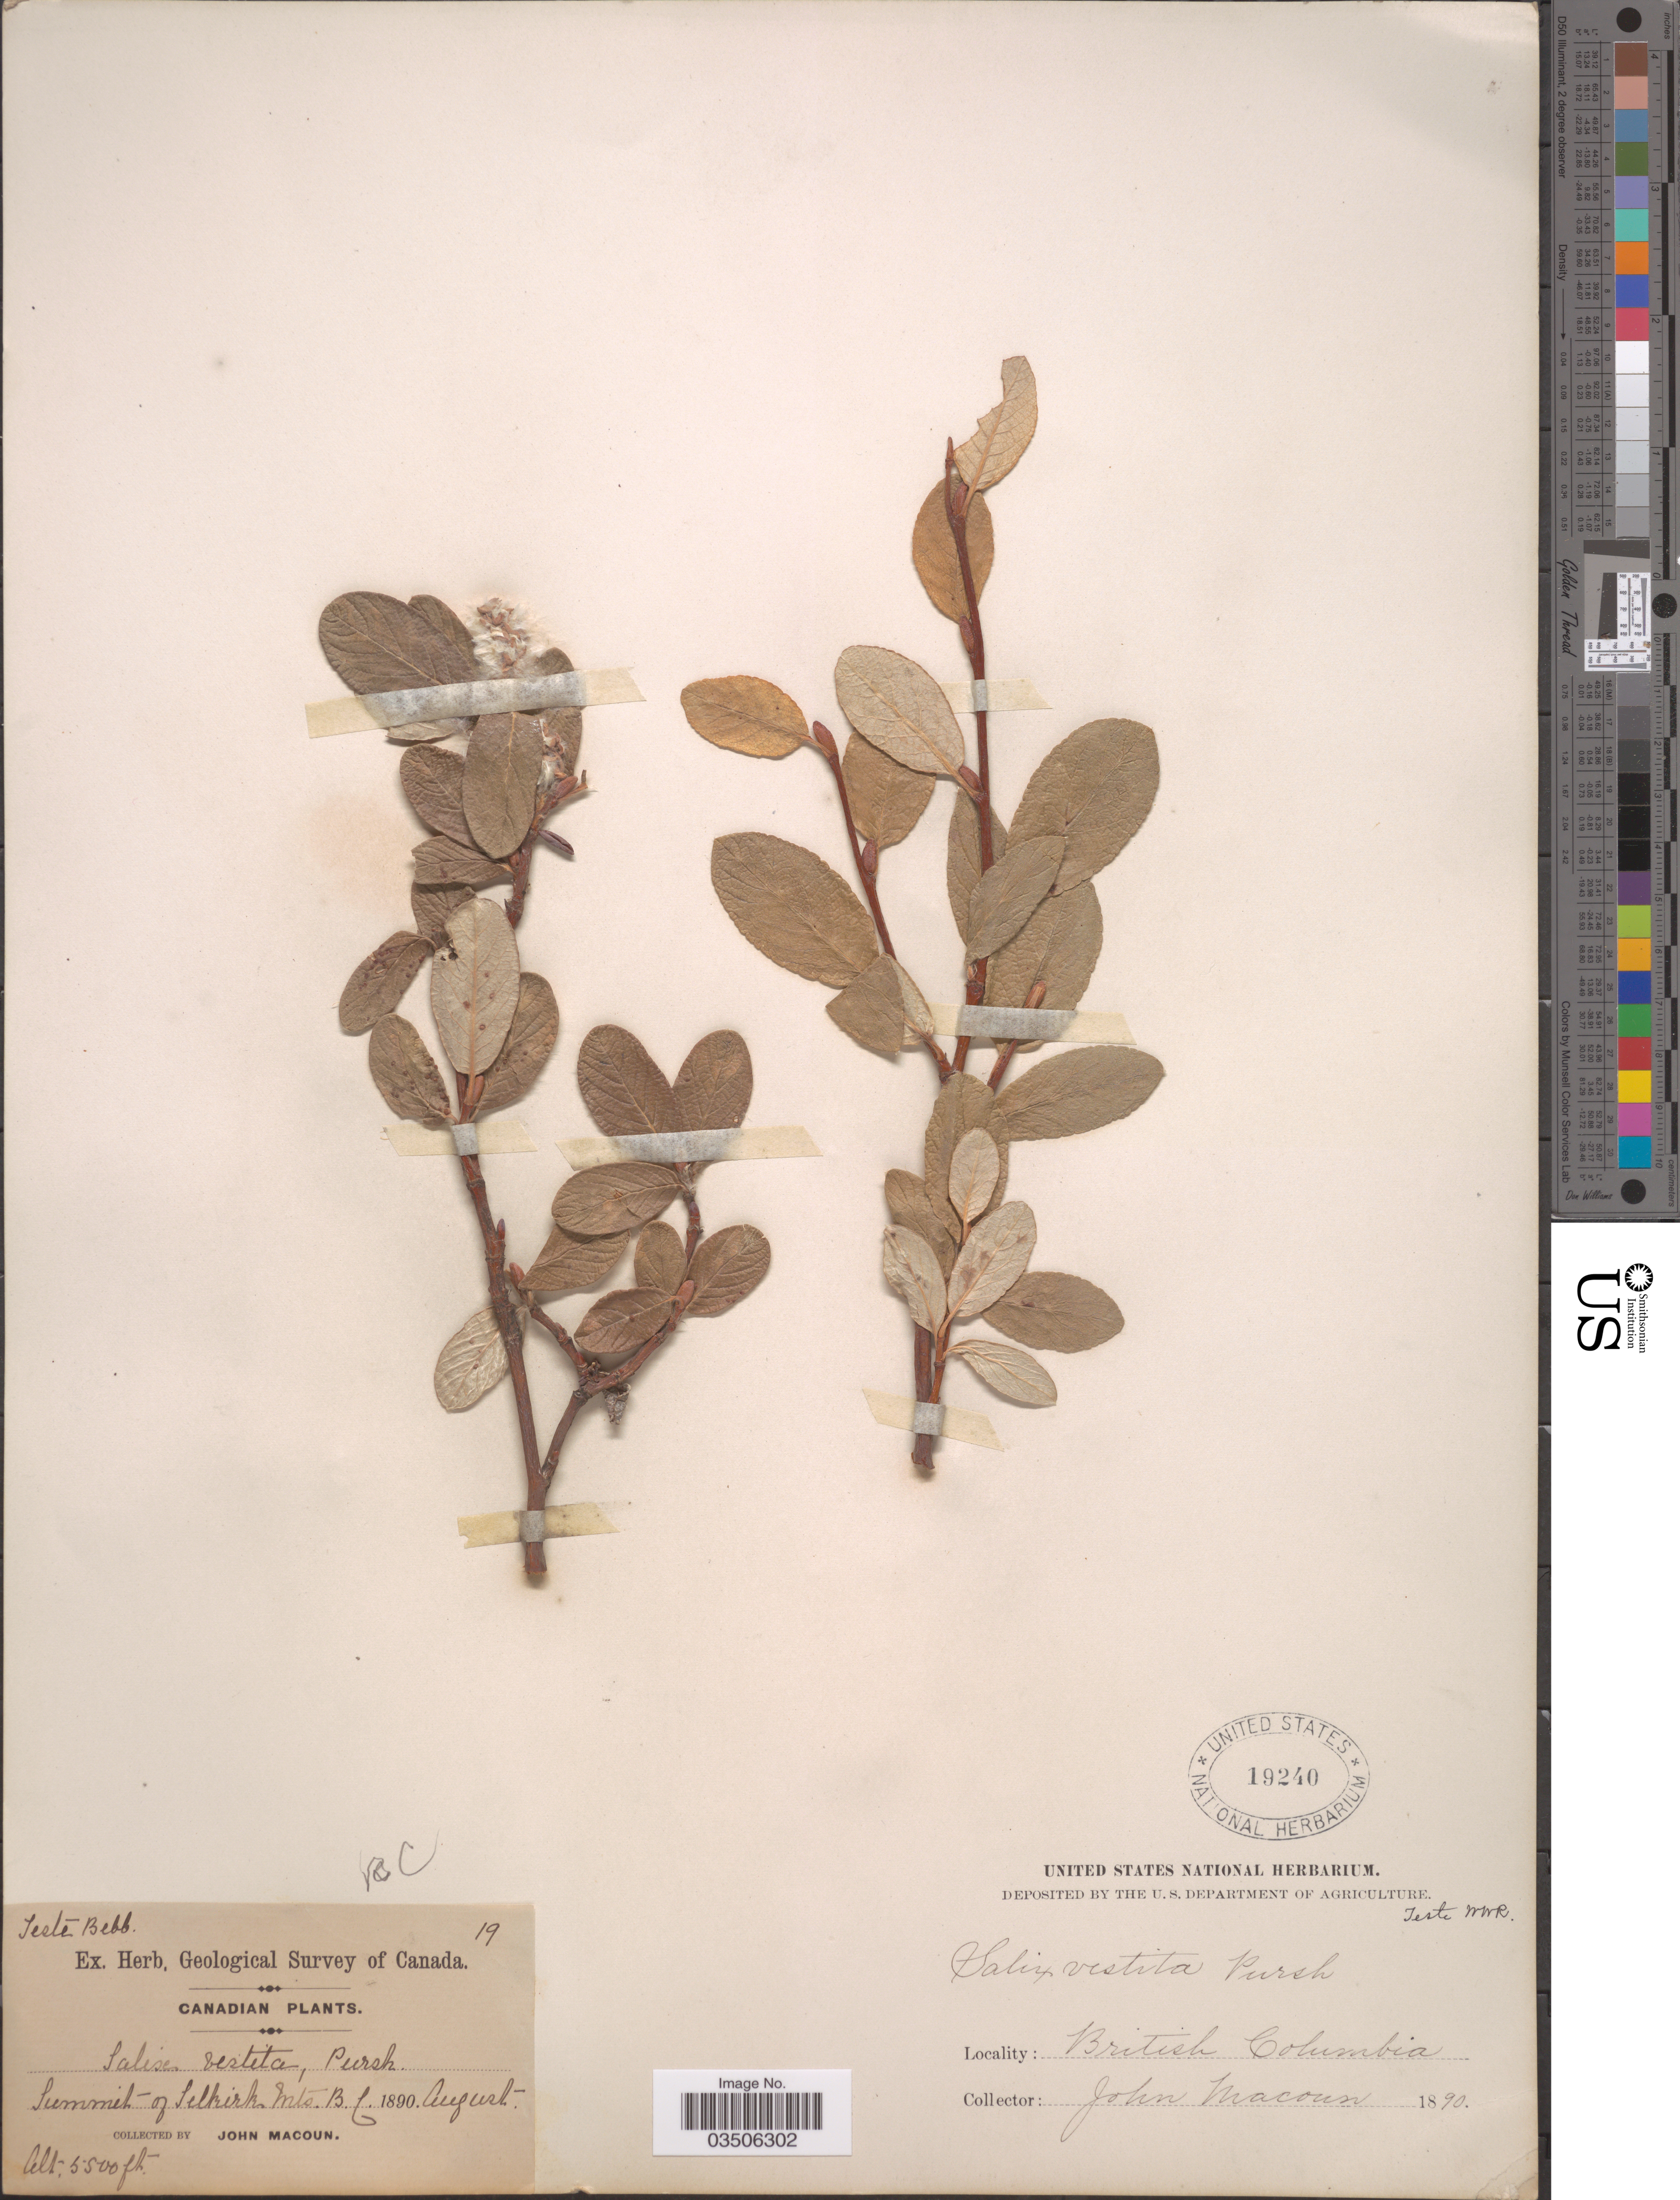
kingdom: Plantae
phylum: Tracheophyta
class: Magnoliopsida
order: Malpighiales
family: Salicaceae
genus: Salix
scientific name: Salix vestita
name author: Pursh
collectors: J. Macoun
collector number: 19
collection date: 1890-08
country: Canada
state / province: British Columbia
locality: Summit of Selkirk Mts.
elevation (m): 1676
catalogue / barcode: US 19240